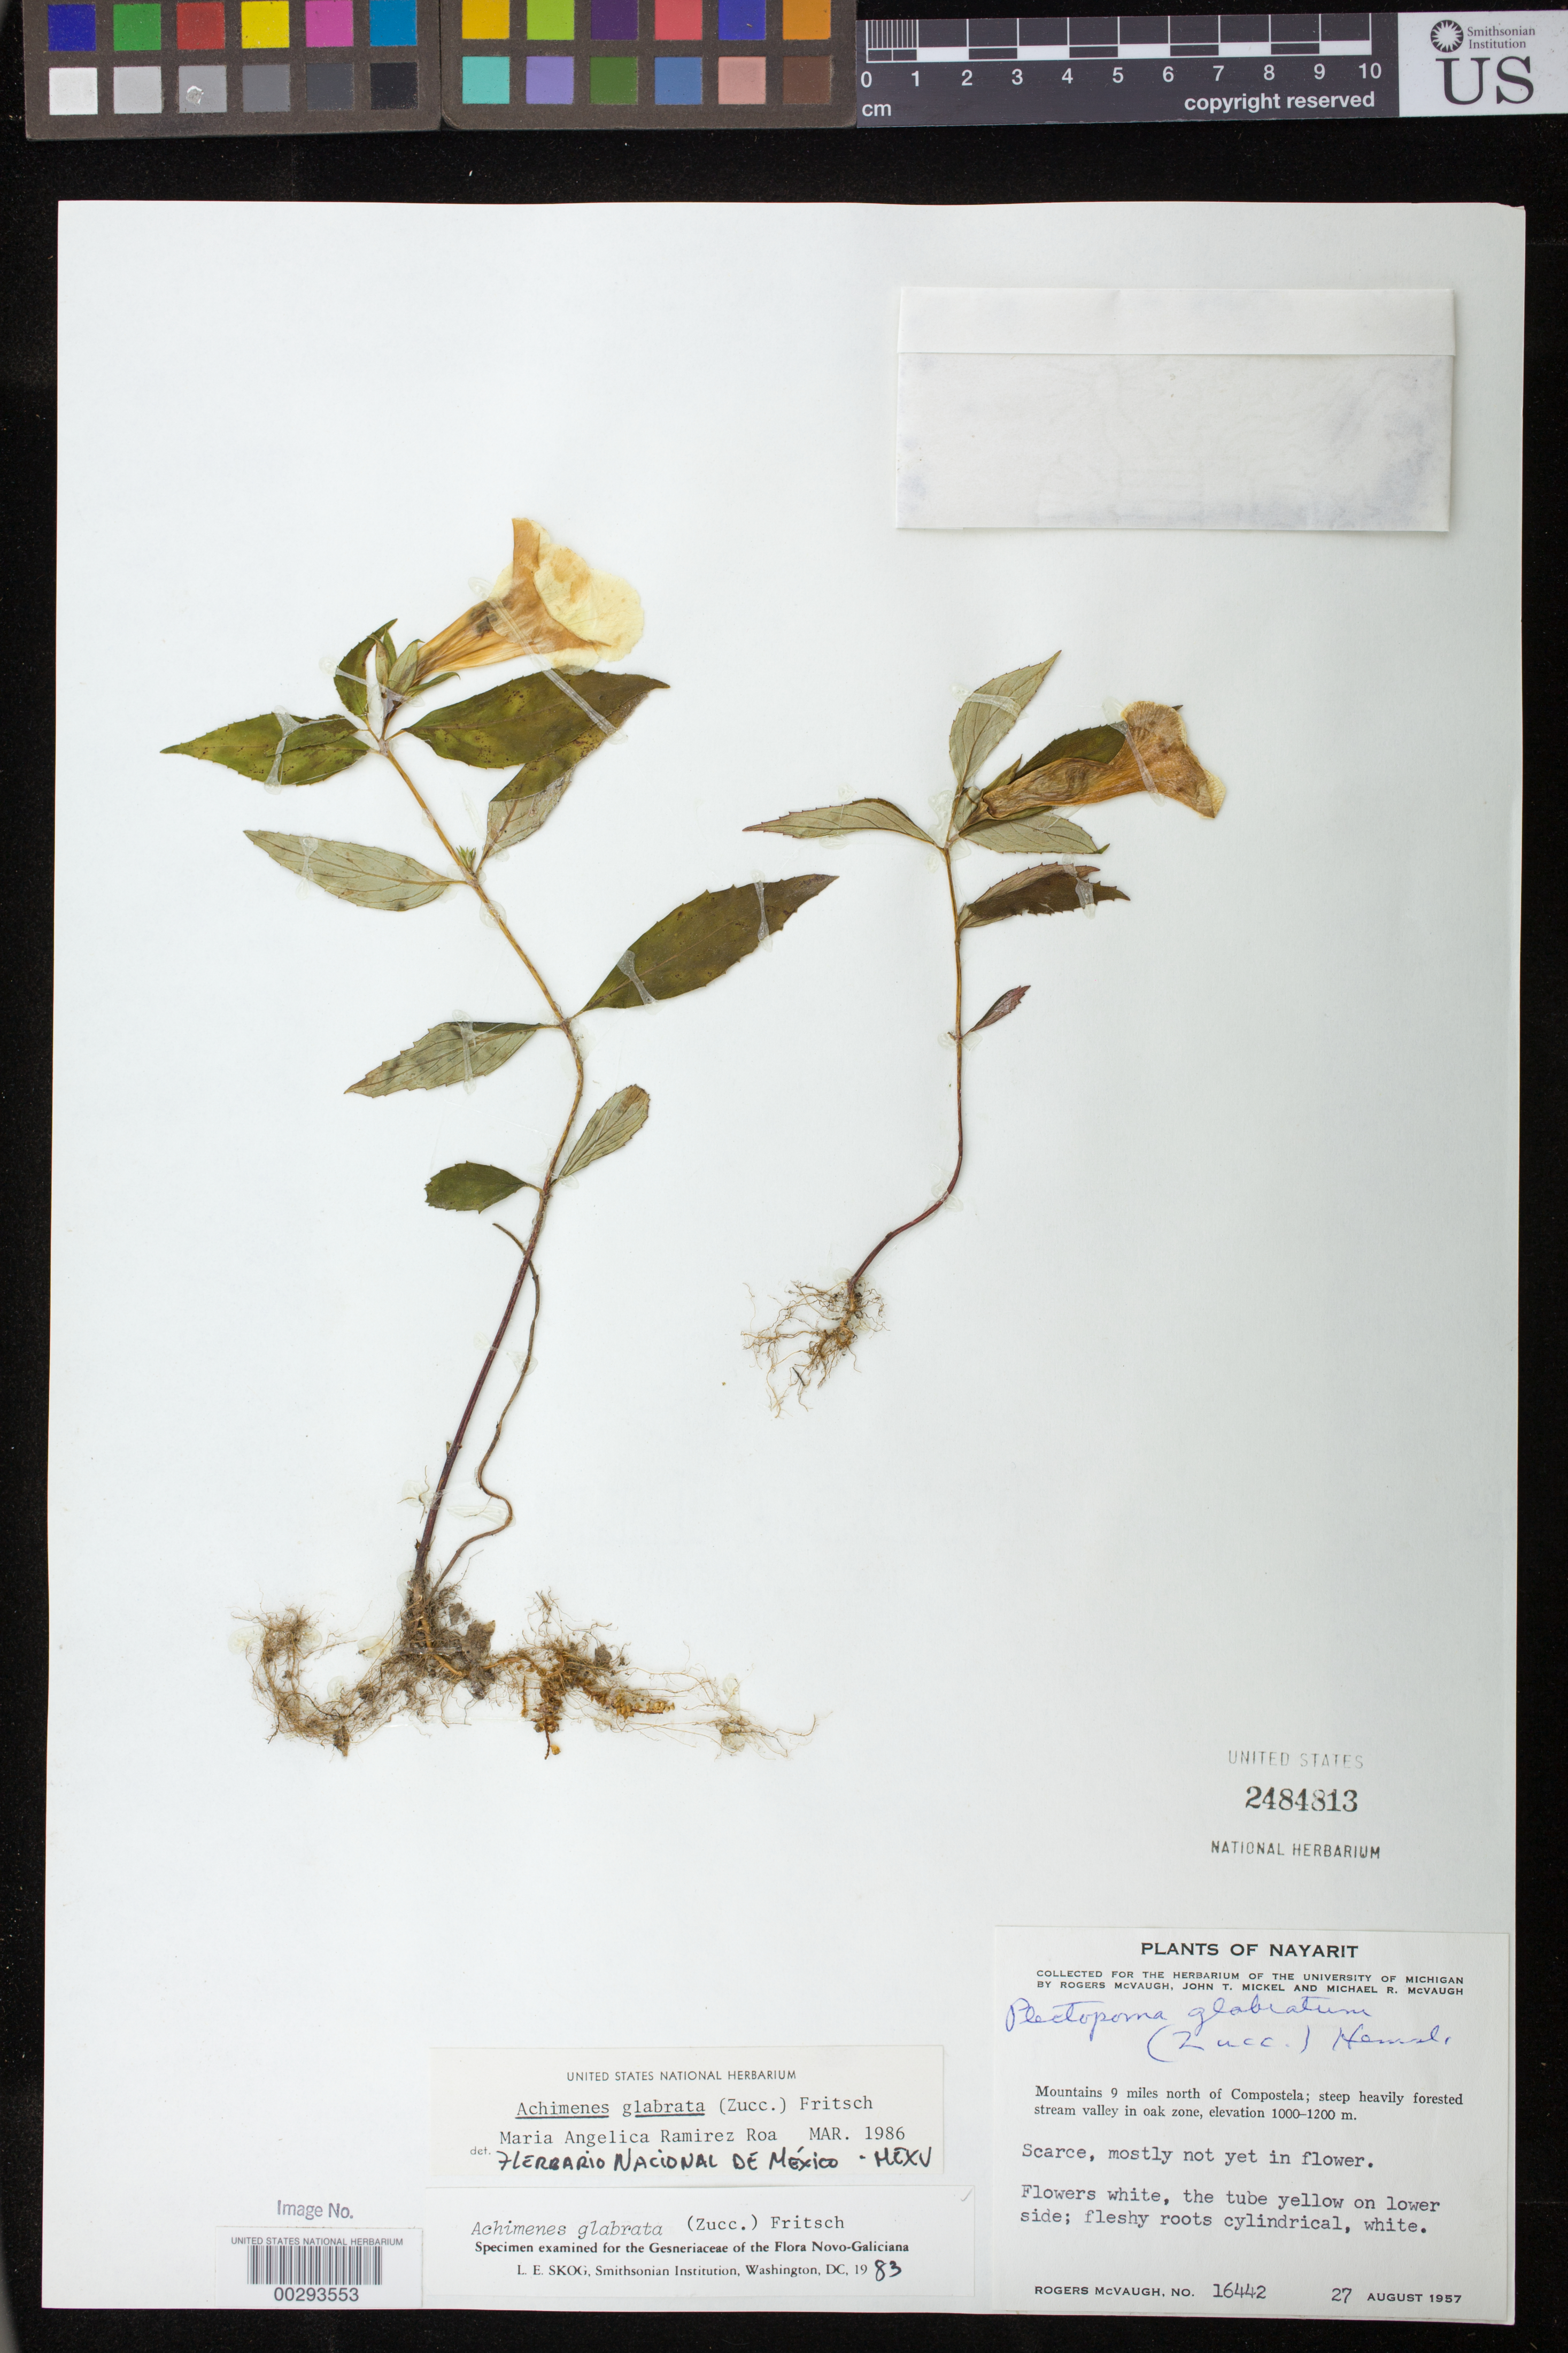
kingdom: Plantae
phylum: Tracheophyta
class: Magnoliopsida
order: Lamiales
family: Gesneriaceae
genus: Achimenes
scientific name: Achimenes glabrata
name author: (Zucc.) Fritsch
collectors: R. McVaugh, J. T. Mickel & M. R. McVaugh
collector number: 16442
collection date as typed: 27 Aug 1957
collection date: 1957-08-27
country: Mexico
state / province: Nayarit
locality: Mountains 9 mi N of Compostela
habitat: Steep heavily forested stream valley in oak zone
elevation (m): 1000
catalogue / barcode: US 2484813